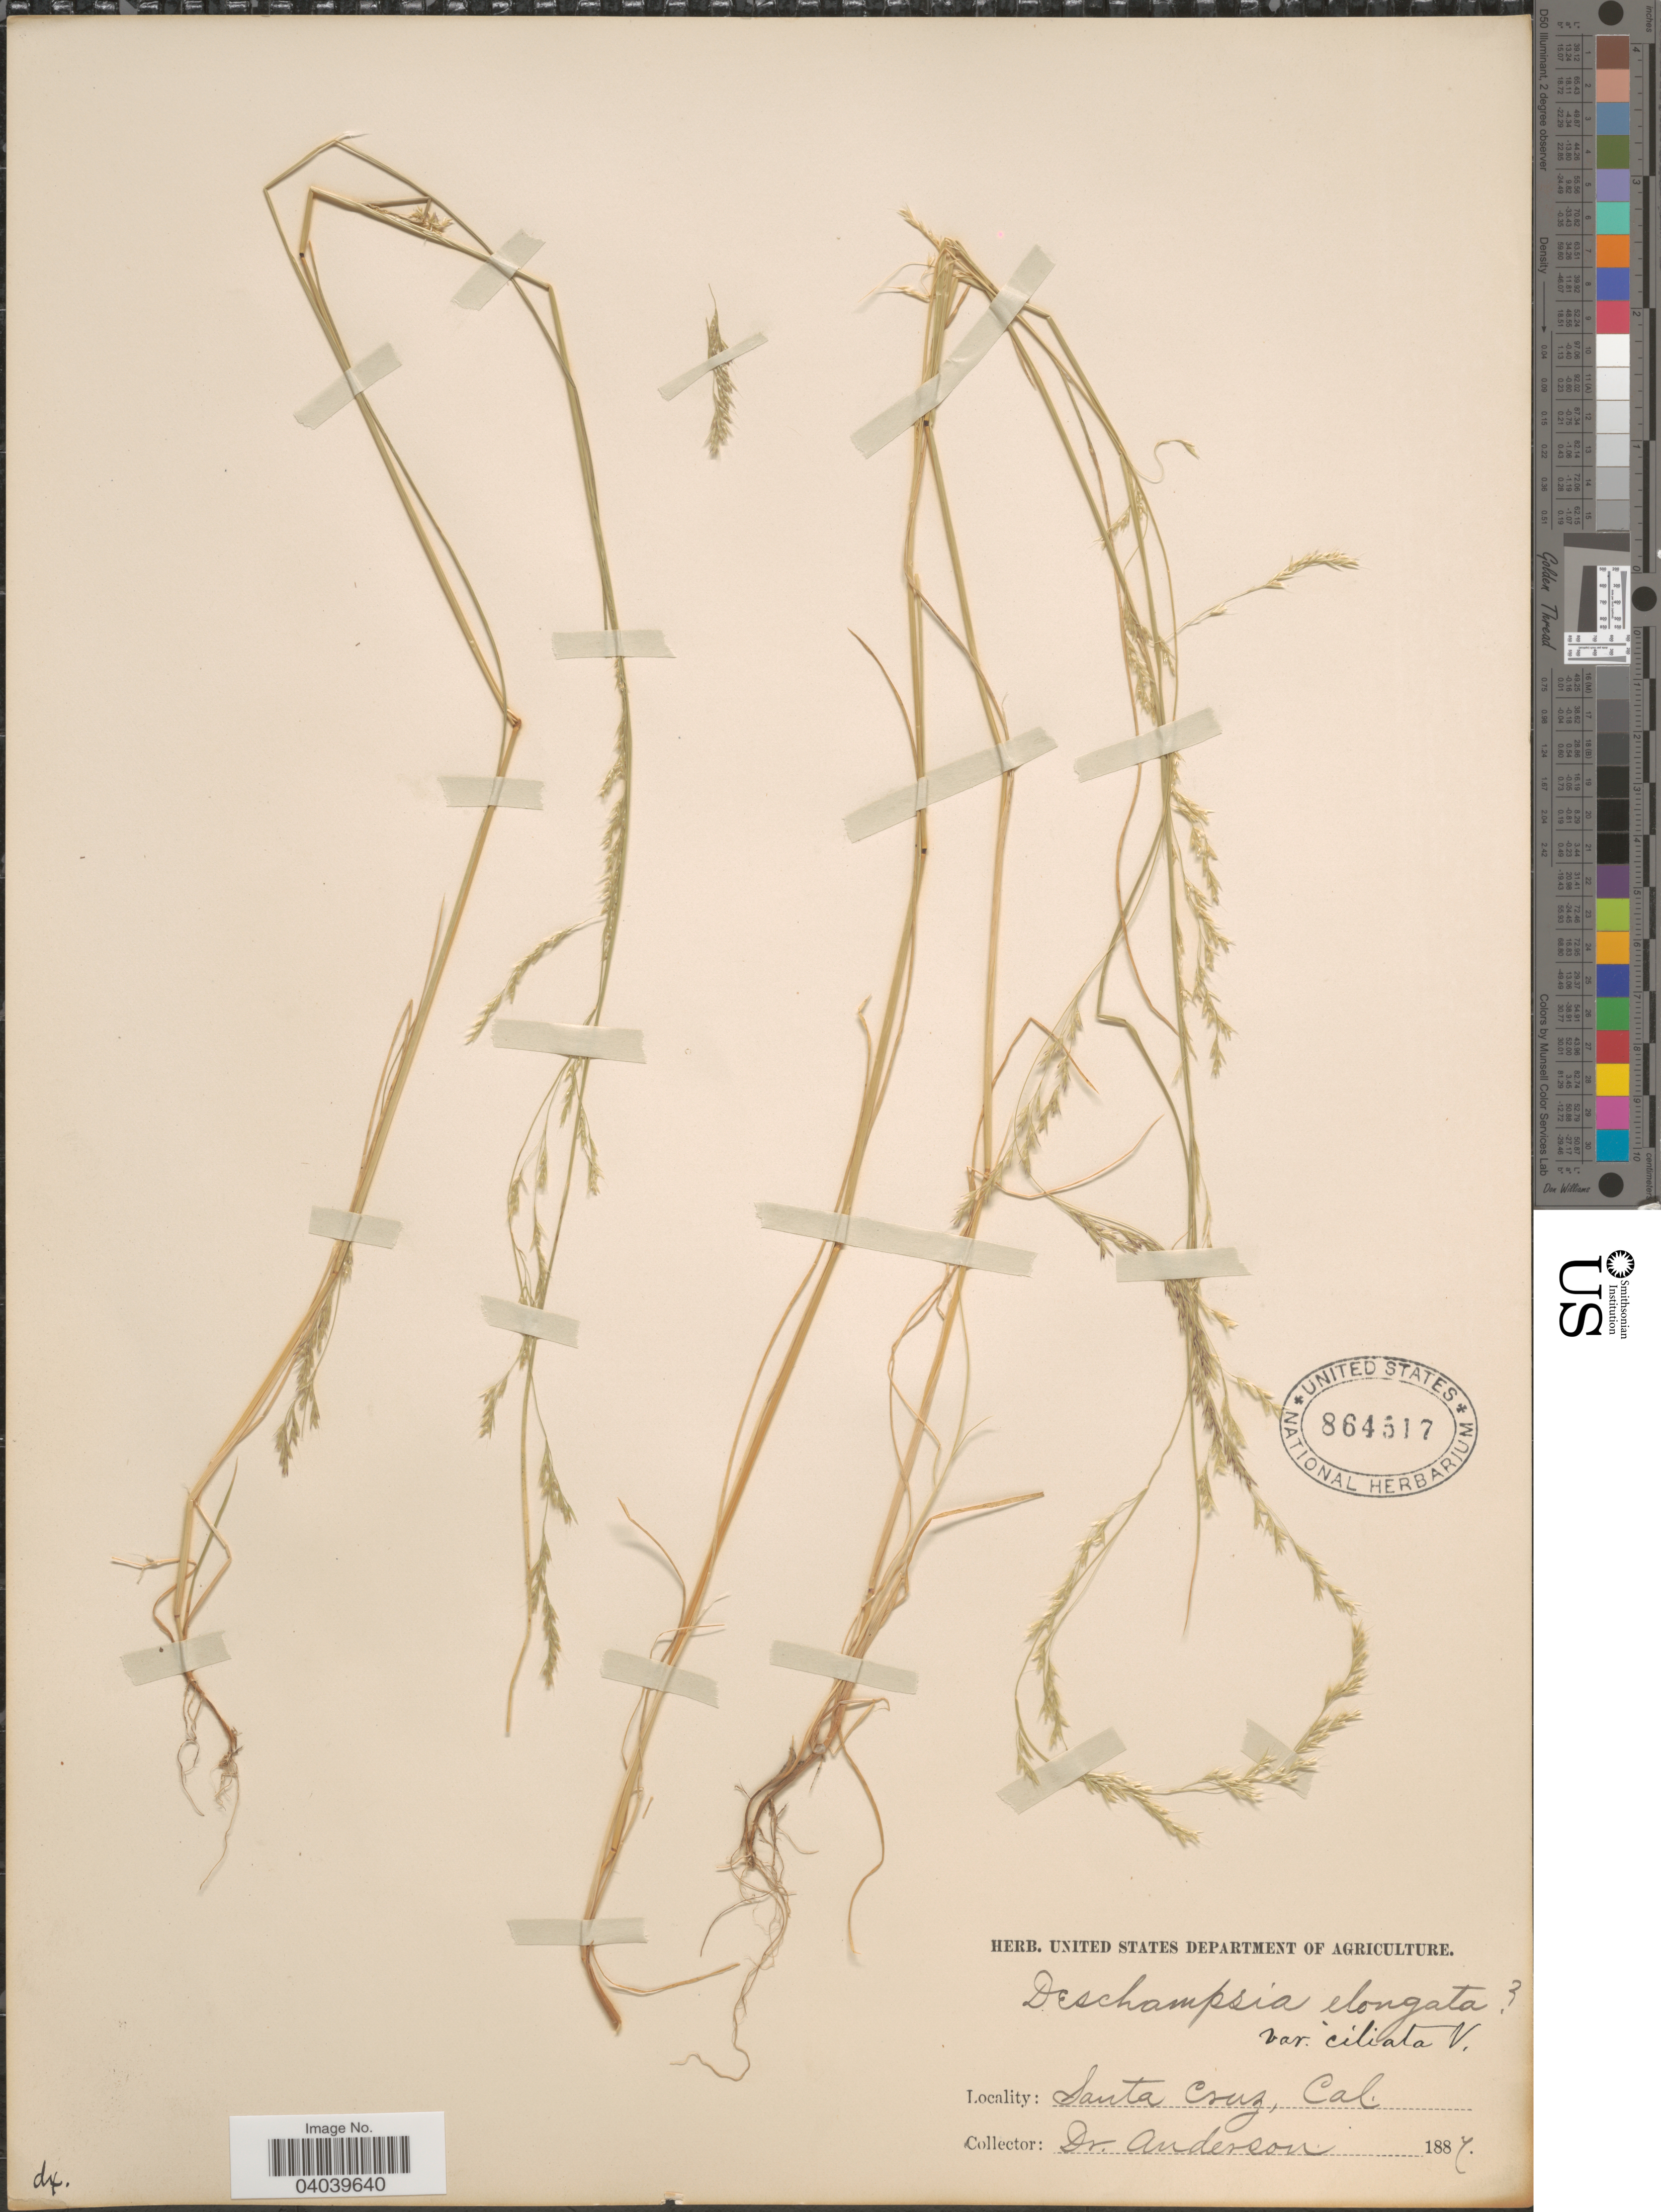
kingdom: Plantae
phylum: Tracheophyta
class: Liliopsida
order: Poales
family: Poaceae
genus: Deschampsia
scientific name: Deschampsia elongata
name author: (Hook.) Munro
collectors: -. Anderson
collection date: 1887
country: United States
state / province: California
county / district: Santa Cruz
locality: Santa Cruz.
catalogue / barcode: US 864517